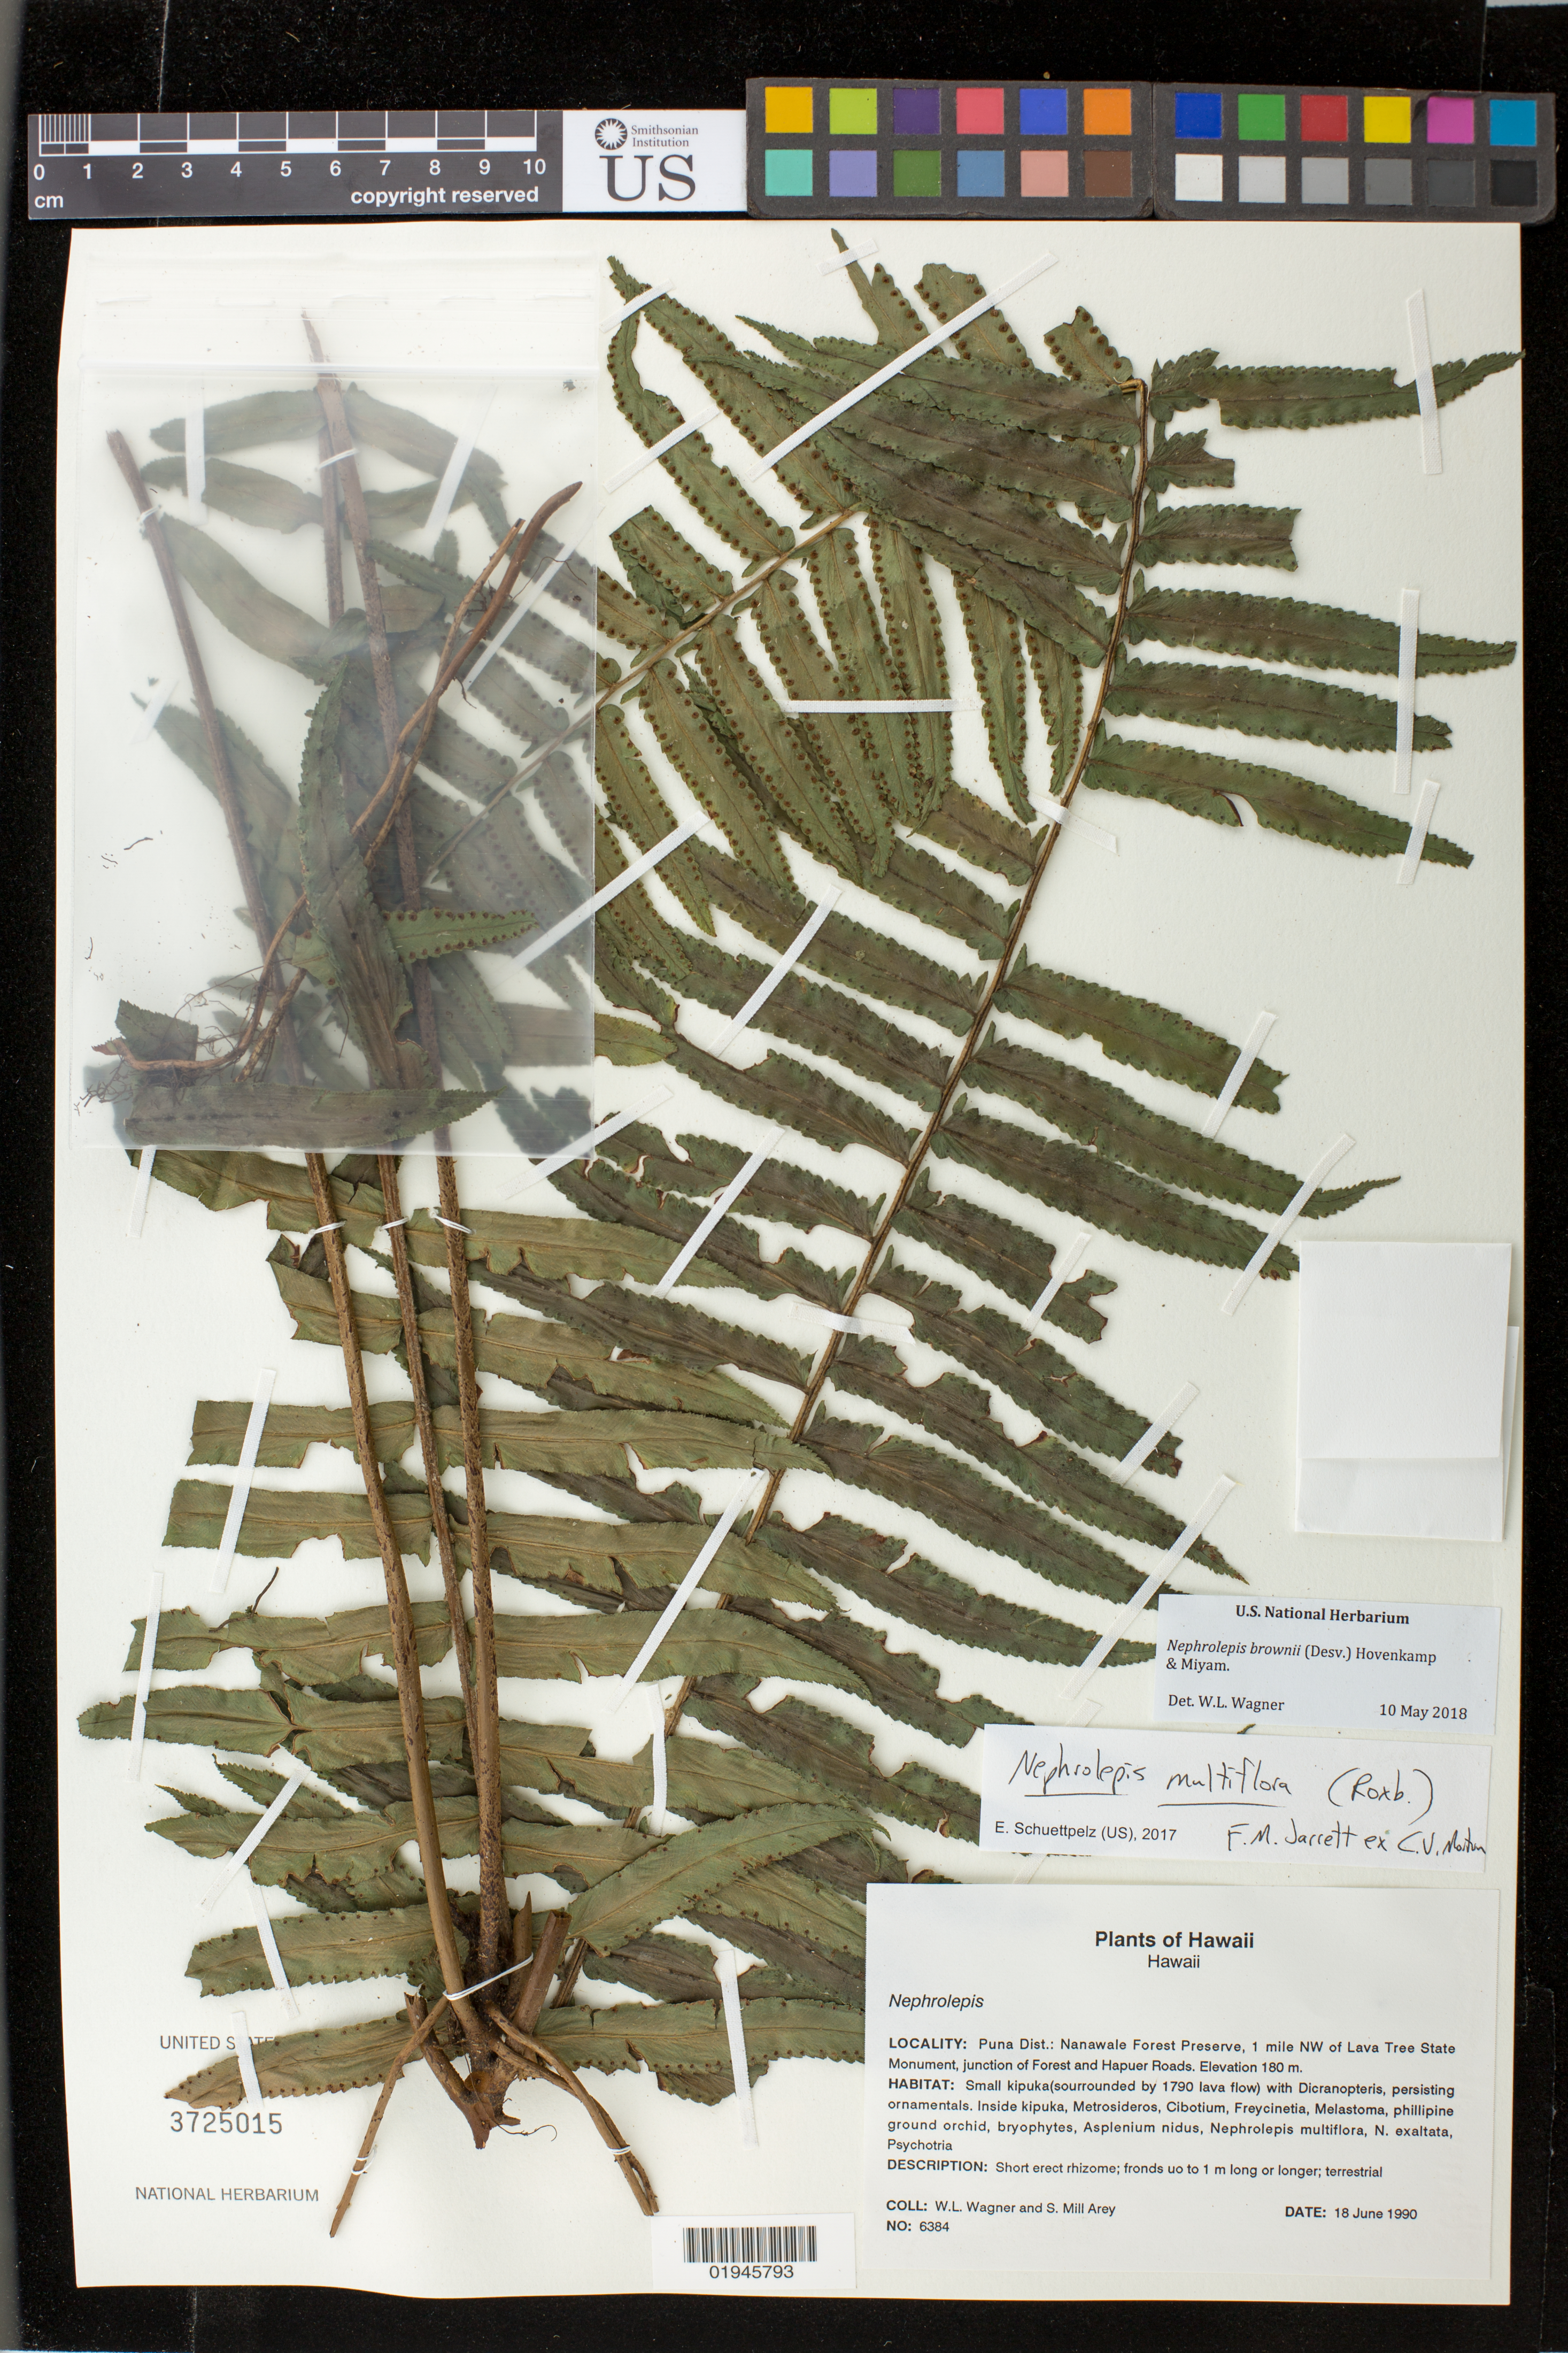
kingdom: Plantae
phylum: Tracheophyta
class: Polypodiopsida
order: Polypodiales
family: Nephrolepidaceae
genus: Nephrolepis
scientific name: Nephrolepis brownii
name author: (Desv.) Hovenkamp & Miyam.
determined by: Wagner, W. L., (BOT), Smithsonian Institution - National Museum of Natural History (UNITED STATES)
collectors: W. L. Wagner & S. Mill Arey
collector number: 6384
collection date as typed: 18 Jun 1990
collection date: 1990-06-18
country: United States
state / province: Hawaii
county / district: Hawaii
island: Hawaii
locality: Puna District: Nanawale Forest Preserve, 1 mile NW of Lava Tree State Monument, junction of Forest and Hapuu Roads, small kipuka surrounded by 1790 lava flow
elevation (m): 180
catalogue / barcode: US 3725015